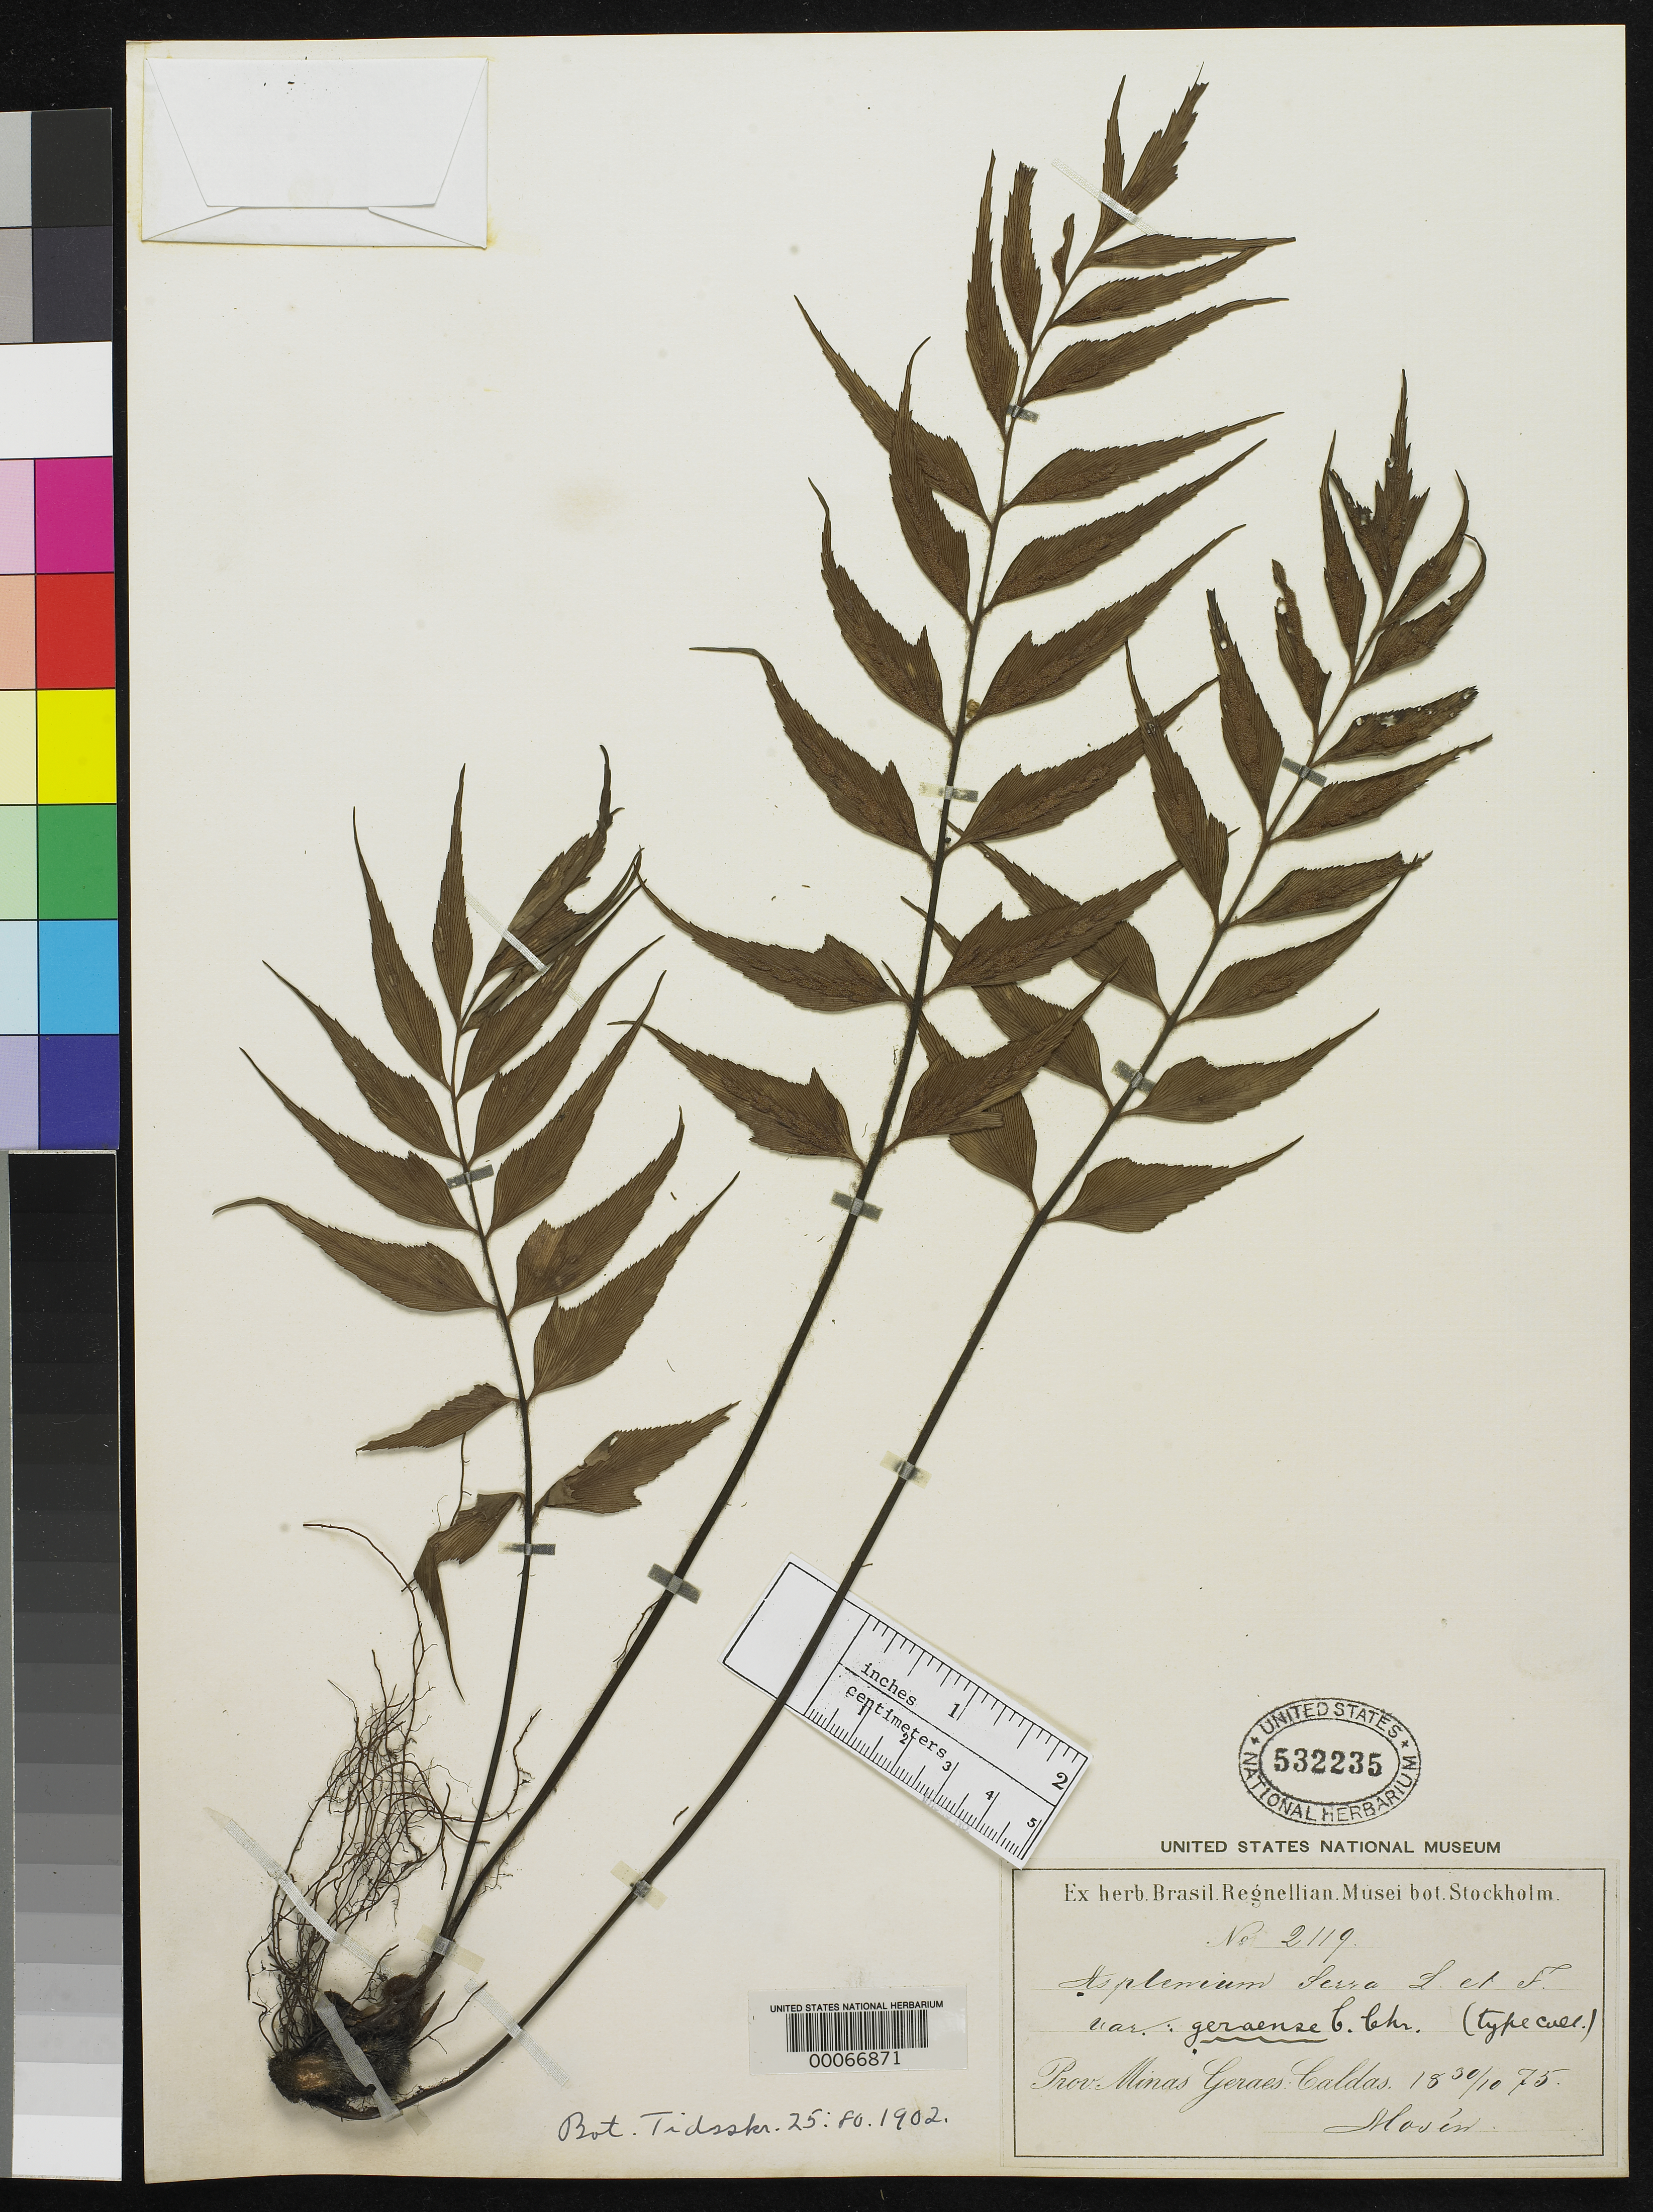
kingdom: Plantae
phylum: Tracheophyta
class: Polypodiopsida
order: Polypodiales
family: Aspleniaceae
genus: Asplenium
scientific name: Asplenium serra var. geraense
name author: C. Chr.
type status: Type Collection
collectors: C. Mosen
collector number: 2119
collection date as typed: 30 Oct 1875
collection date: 1875-10-30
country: Brazil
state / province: Minas Gerais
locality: Caldas.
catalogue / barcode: US 532235